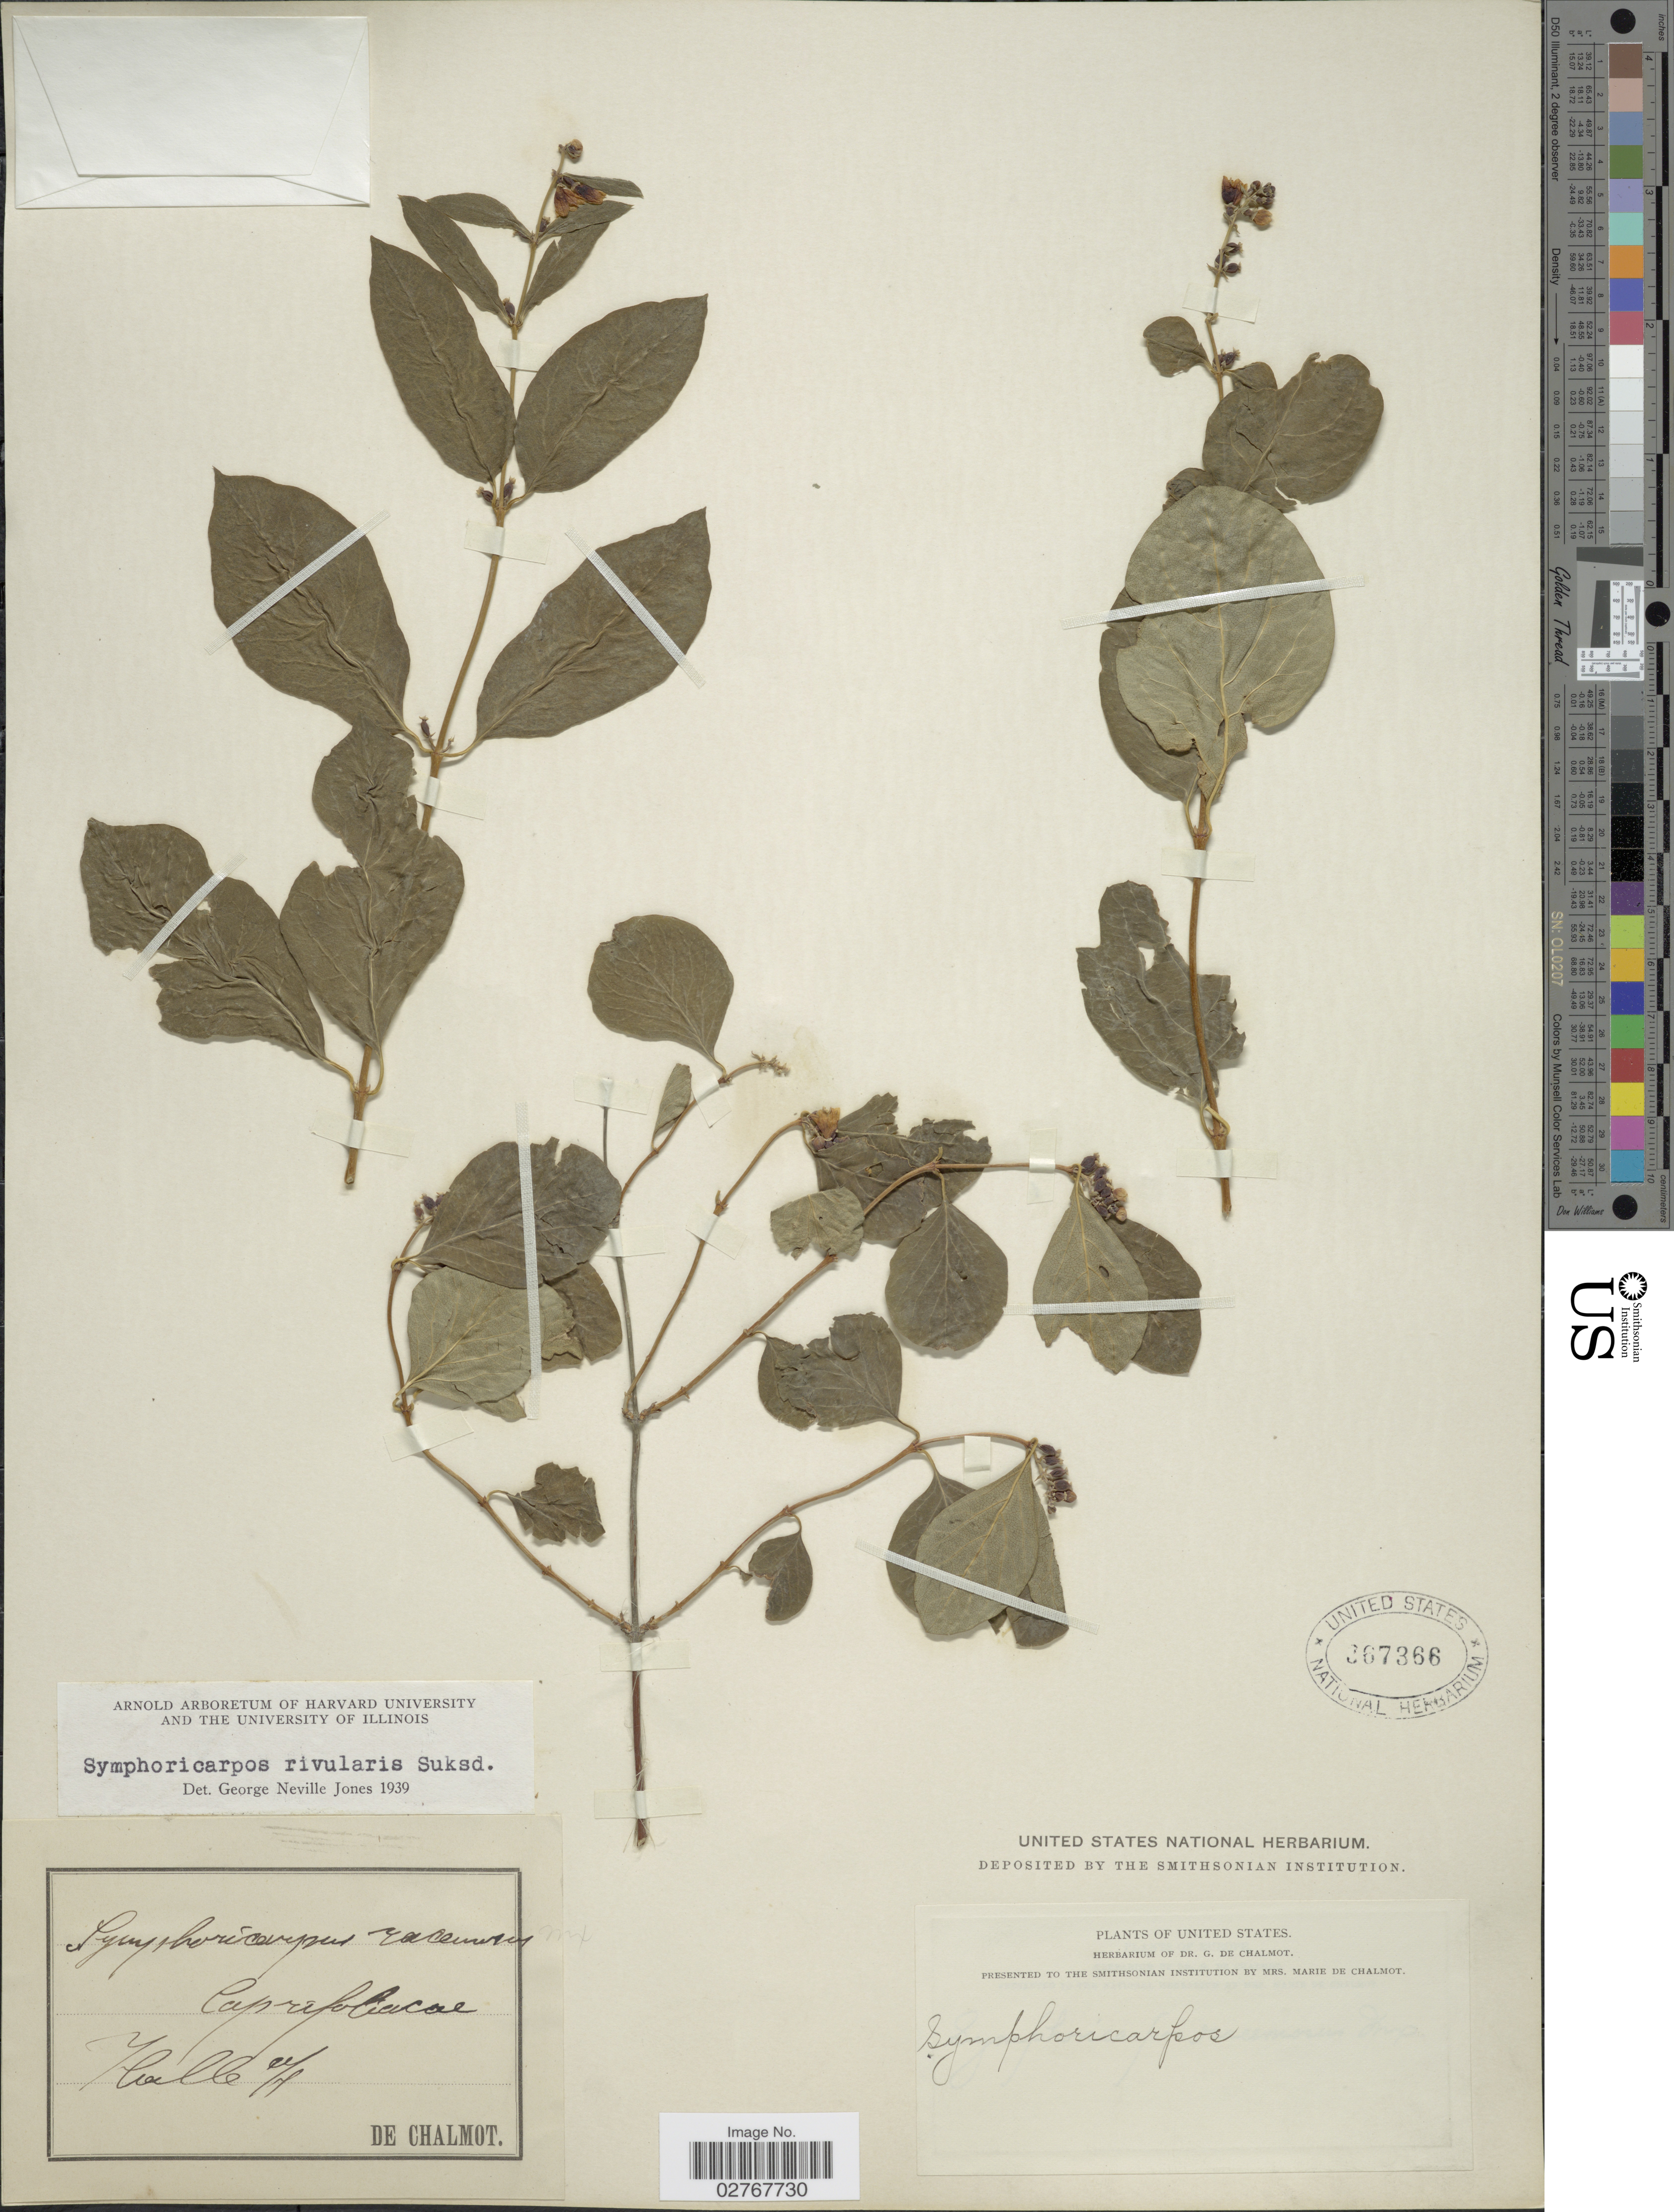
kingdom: Plantae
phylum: Tracheophyta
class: Magnoliopsida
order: Dipsacales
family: Caprifoliaceae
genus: Symphoricarpos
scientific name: Symphoricarpos rivularis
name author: Suksd.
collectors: G. de Chalmot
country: Germany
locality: Halle [interpreted] Bot Garten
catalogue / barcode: US 367366